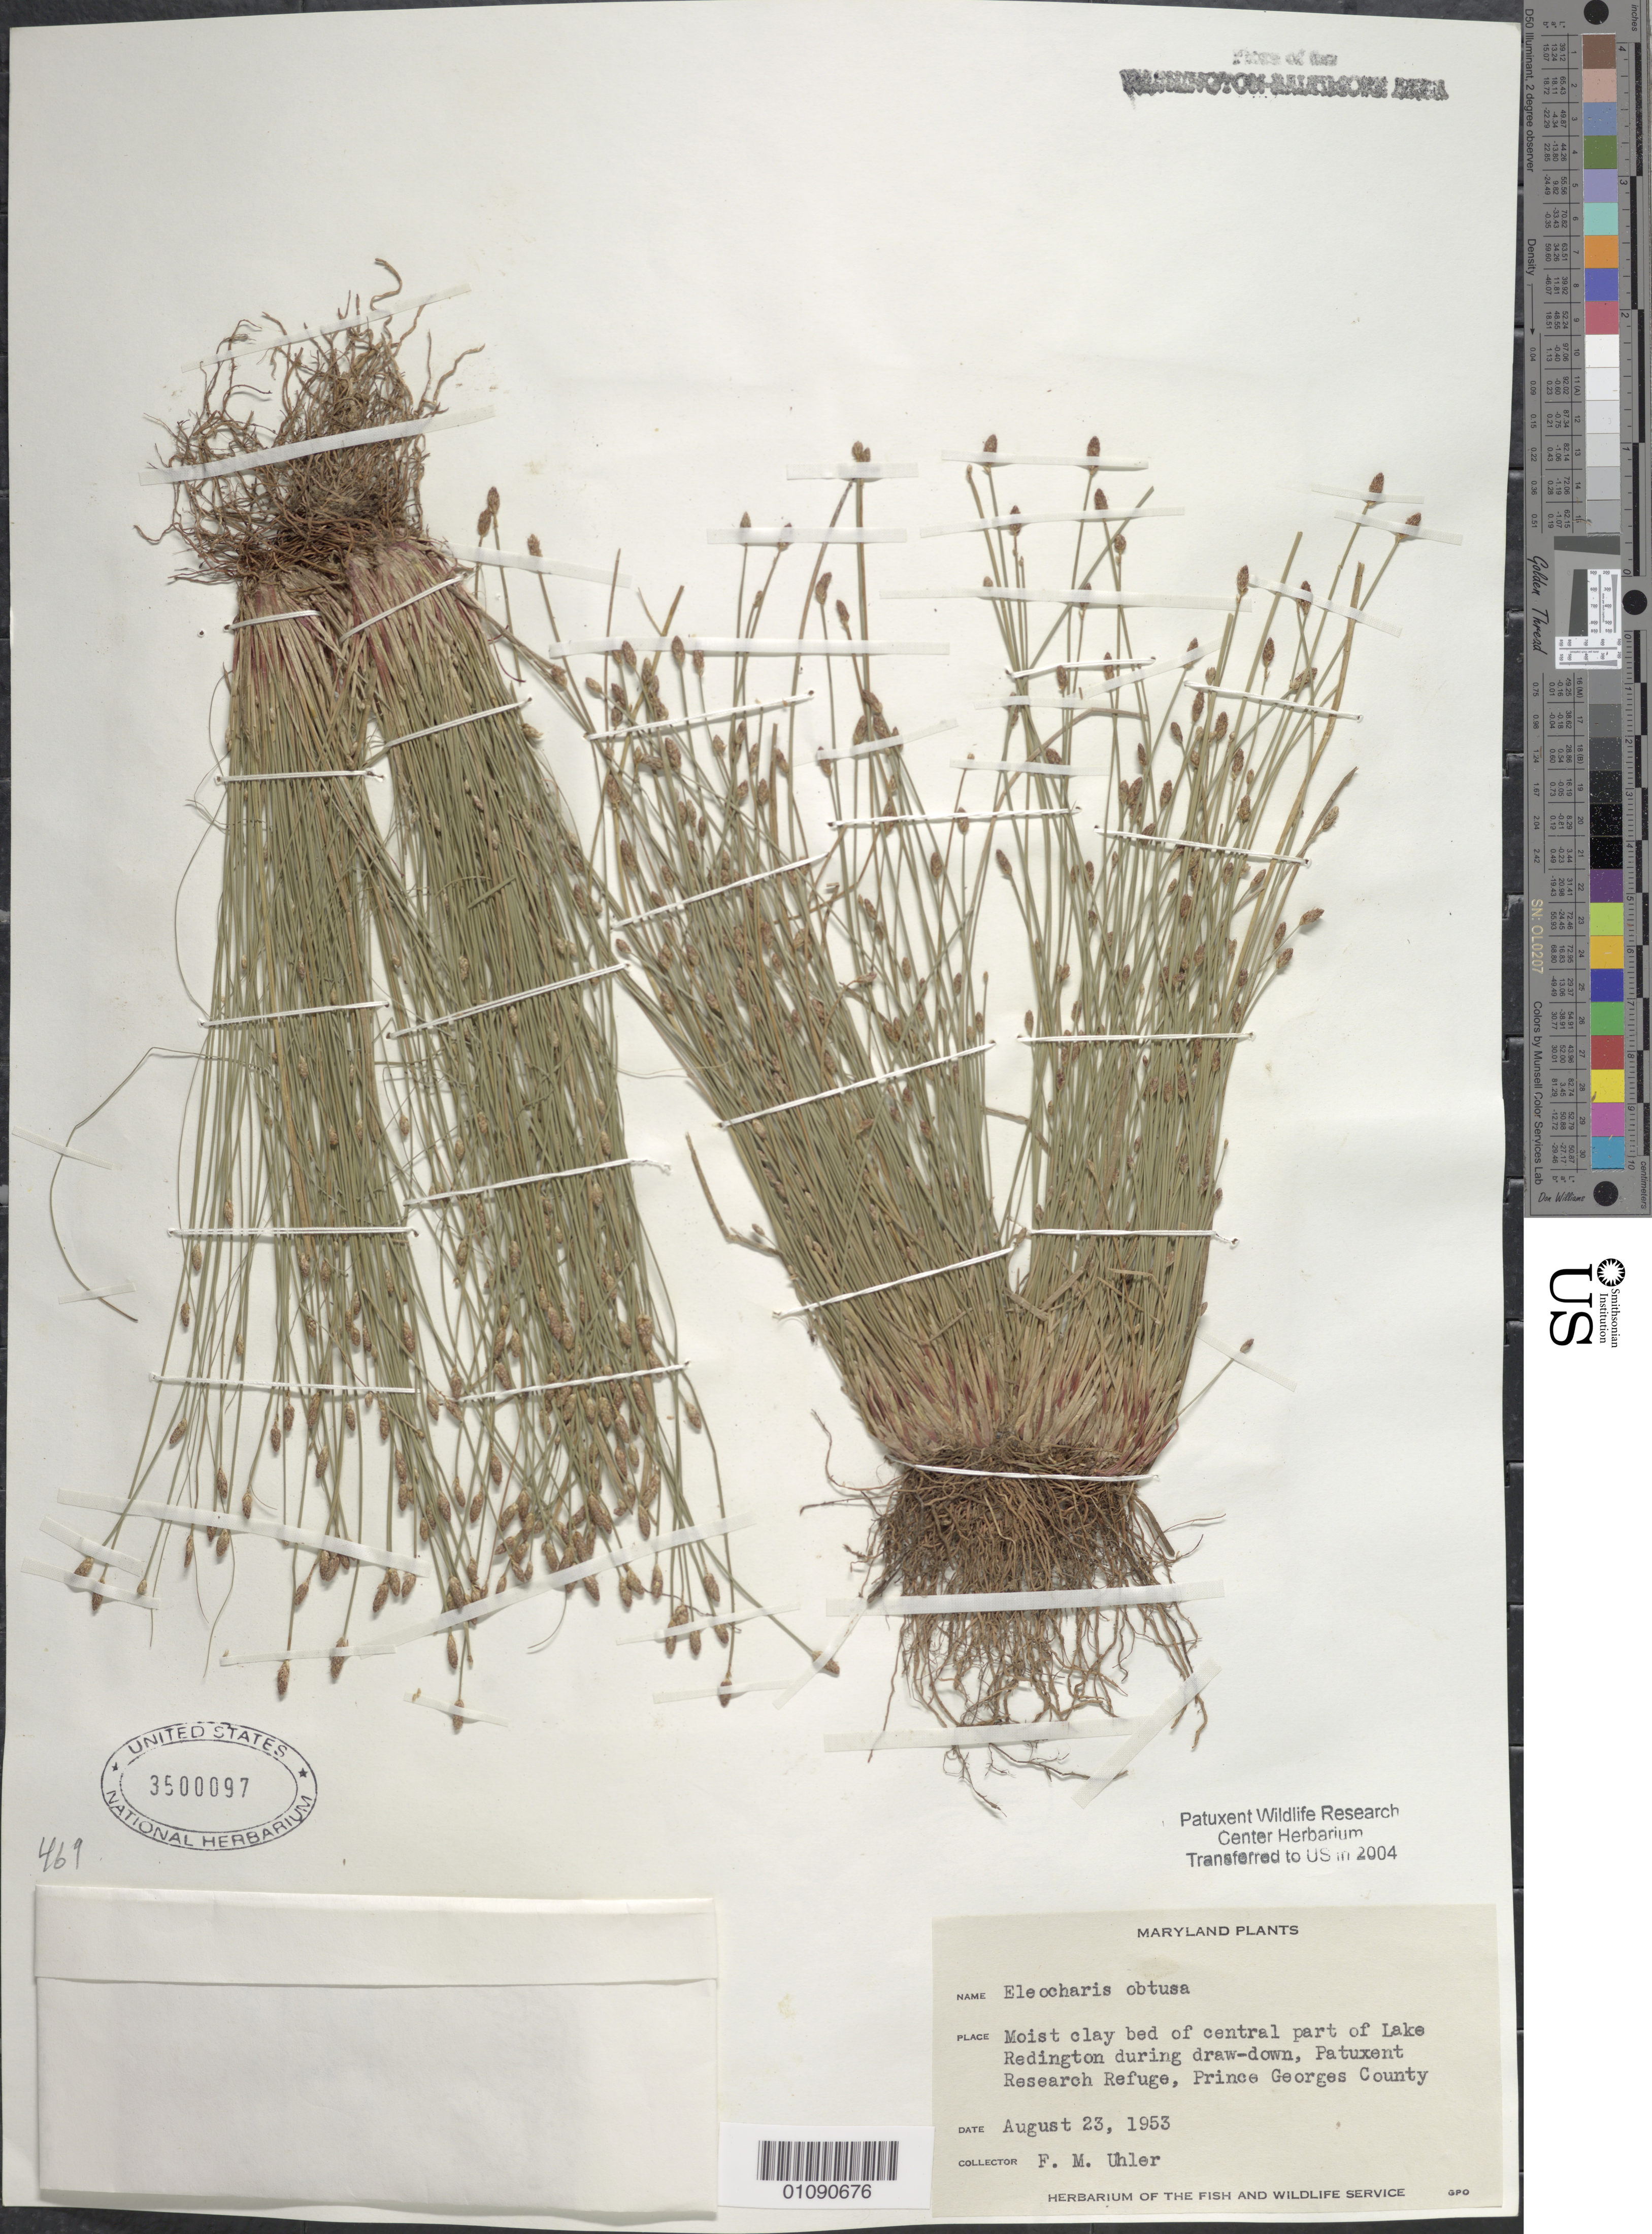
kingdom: Plantae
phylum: Tracheophyta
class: Liliopsida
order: Poales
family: Cyperaceae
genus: Eleocharis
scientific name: Eleocharis obtusa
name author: (Willd.) Schult.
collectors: F. M. Uhler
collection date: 1953-08-23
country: United States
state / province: Maryland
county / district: Prince George's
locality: Central part of Lake Redington during draw-down, Patuxent Wildlife Refuge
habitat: Moist clay bed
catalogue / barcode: US 3500097